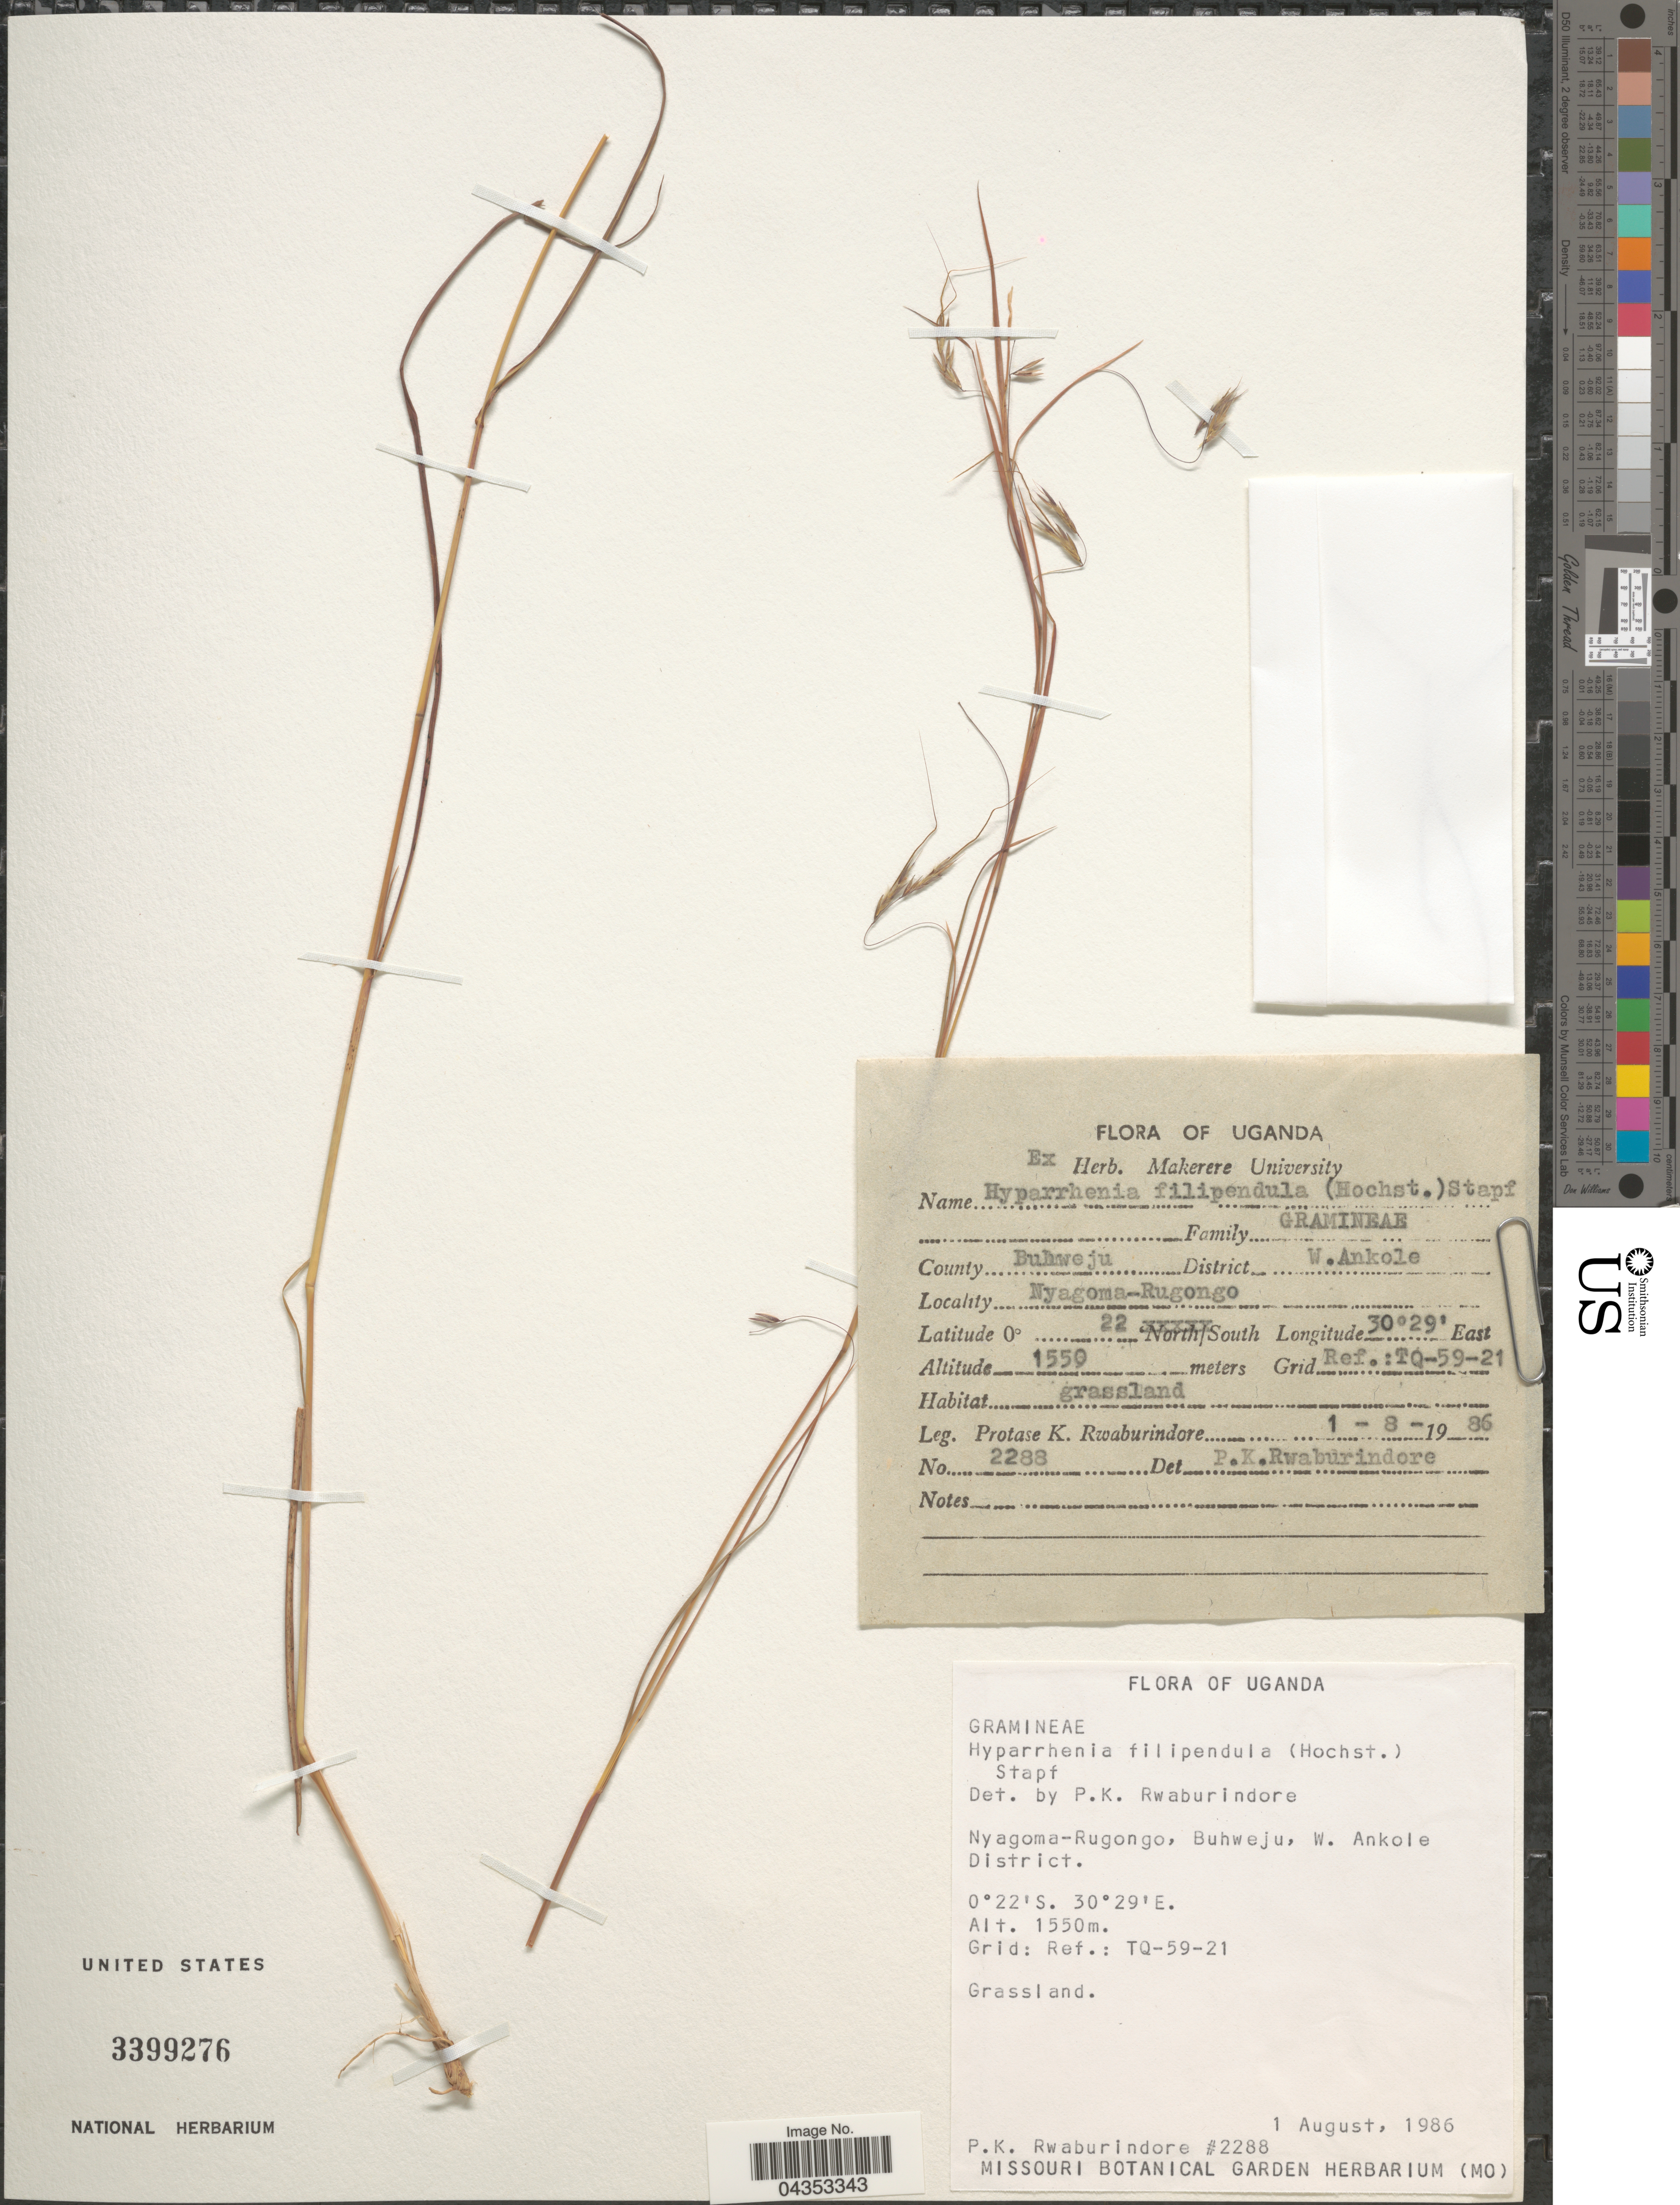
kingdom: Plantae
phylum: Tracheophyta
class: Liliopsida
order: Poales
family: Poaceae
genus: Hyparrhenia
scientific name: Hyparrhenia filipendula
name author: (Hochr.) Stapf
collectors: P. Rwaburindore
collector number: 2288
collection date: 1986-08-01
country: Uganda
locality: County Buhweju. District W. Ankole. Nyagoma-Rugongo. Grid Ref. TQ-59-21. Nyagoma-Rugongo, Buhweju, W. Ankole District.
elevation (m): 1550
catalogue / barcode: US 3399276